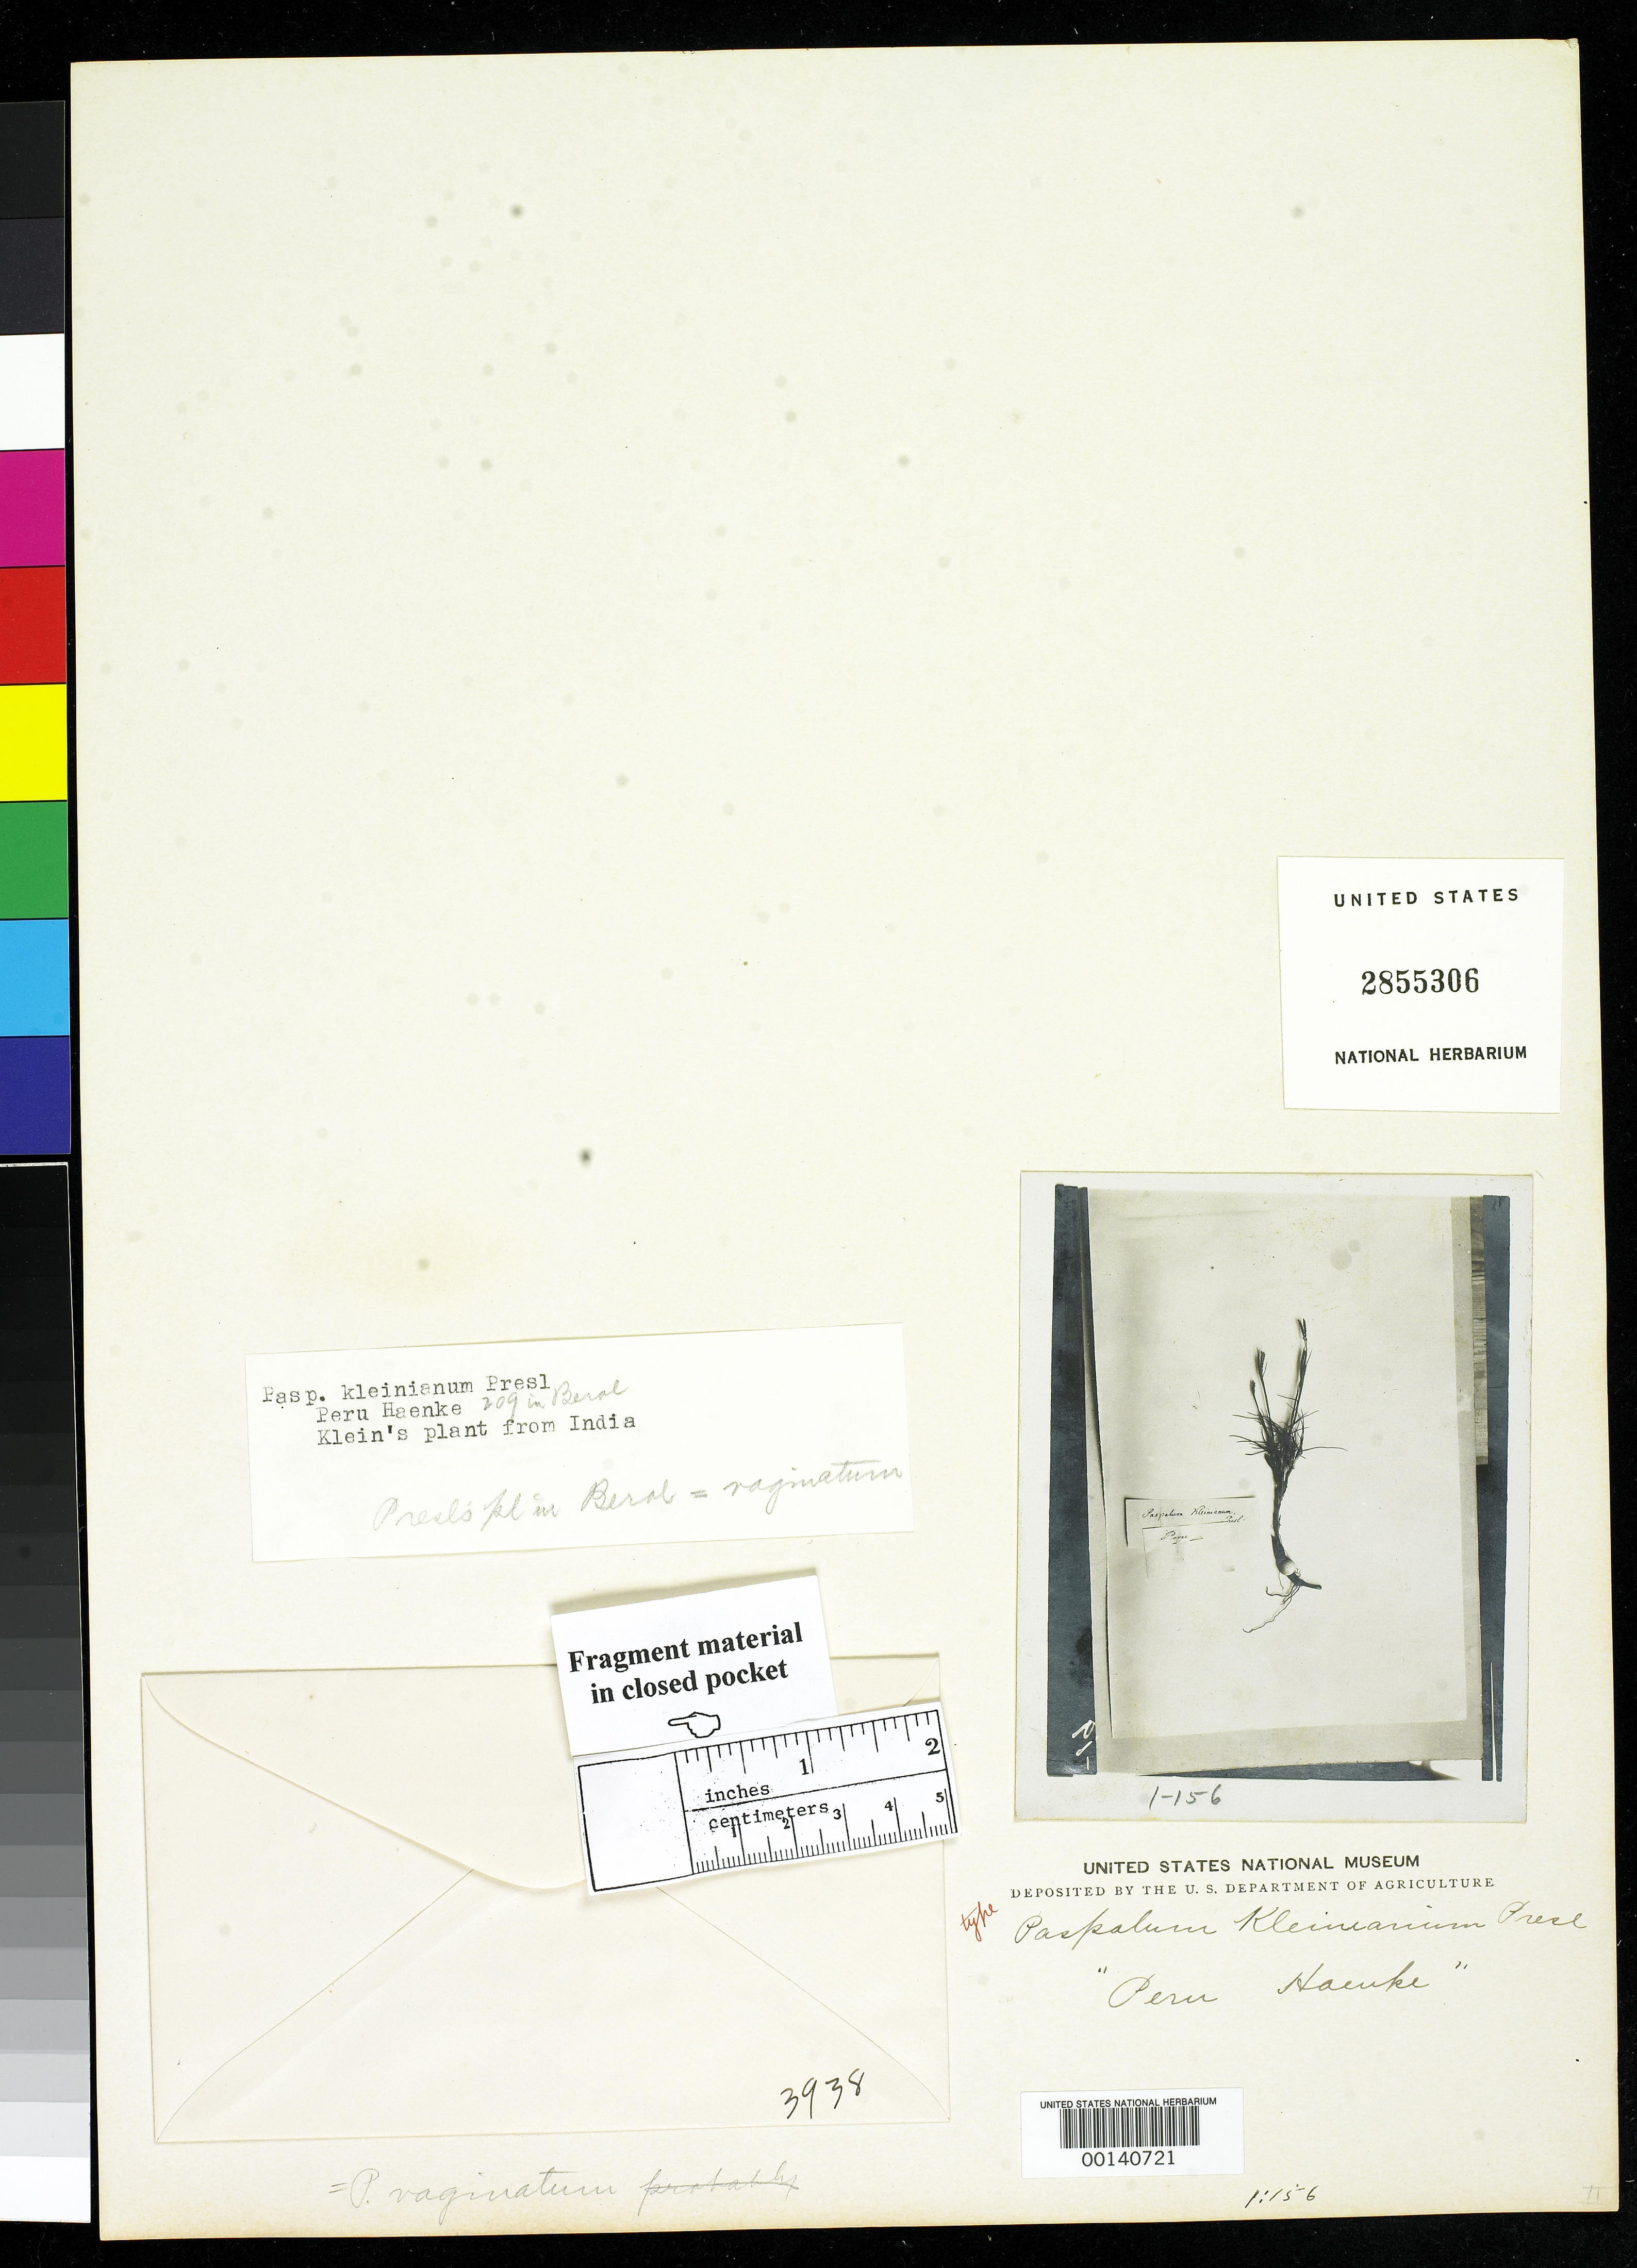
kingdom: Plantae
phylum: Tracheophyta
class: Liliopsida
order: Poales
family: Poaceae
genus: Paspalum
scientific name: Paspalum kleinianum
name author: J. Presl in C. Presl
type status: Type Fragment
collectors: T. P. X. Haenke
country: Peru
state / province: San Martín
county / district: Mariscal Cáceres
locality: Rio Huallaga, margen Derecha del; Balsa Probana; dtto. Tocache Nuevo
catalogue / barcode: US 2855306